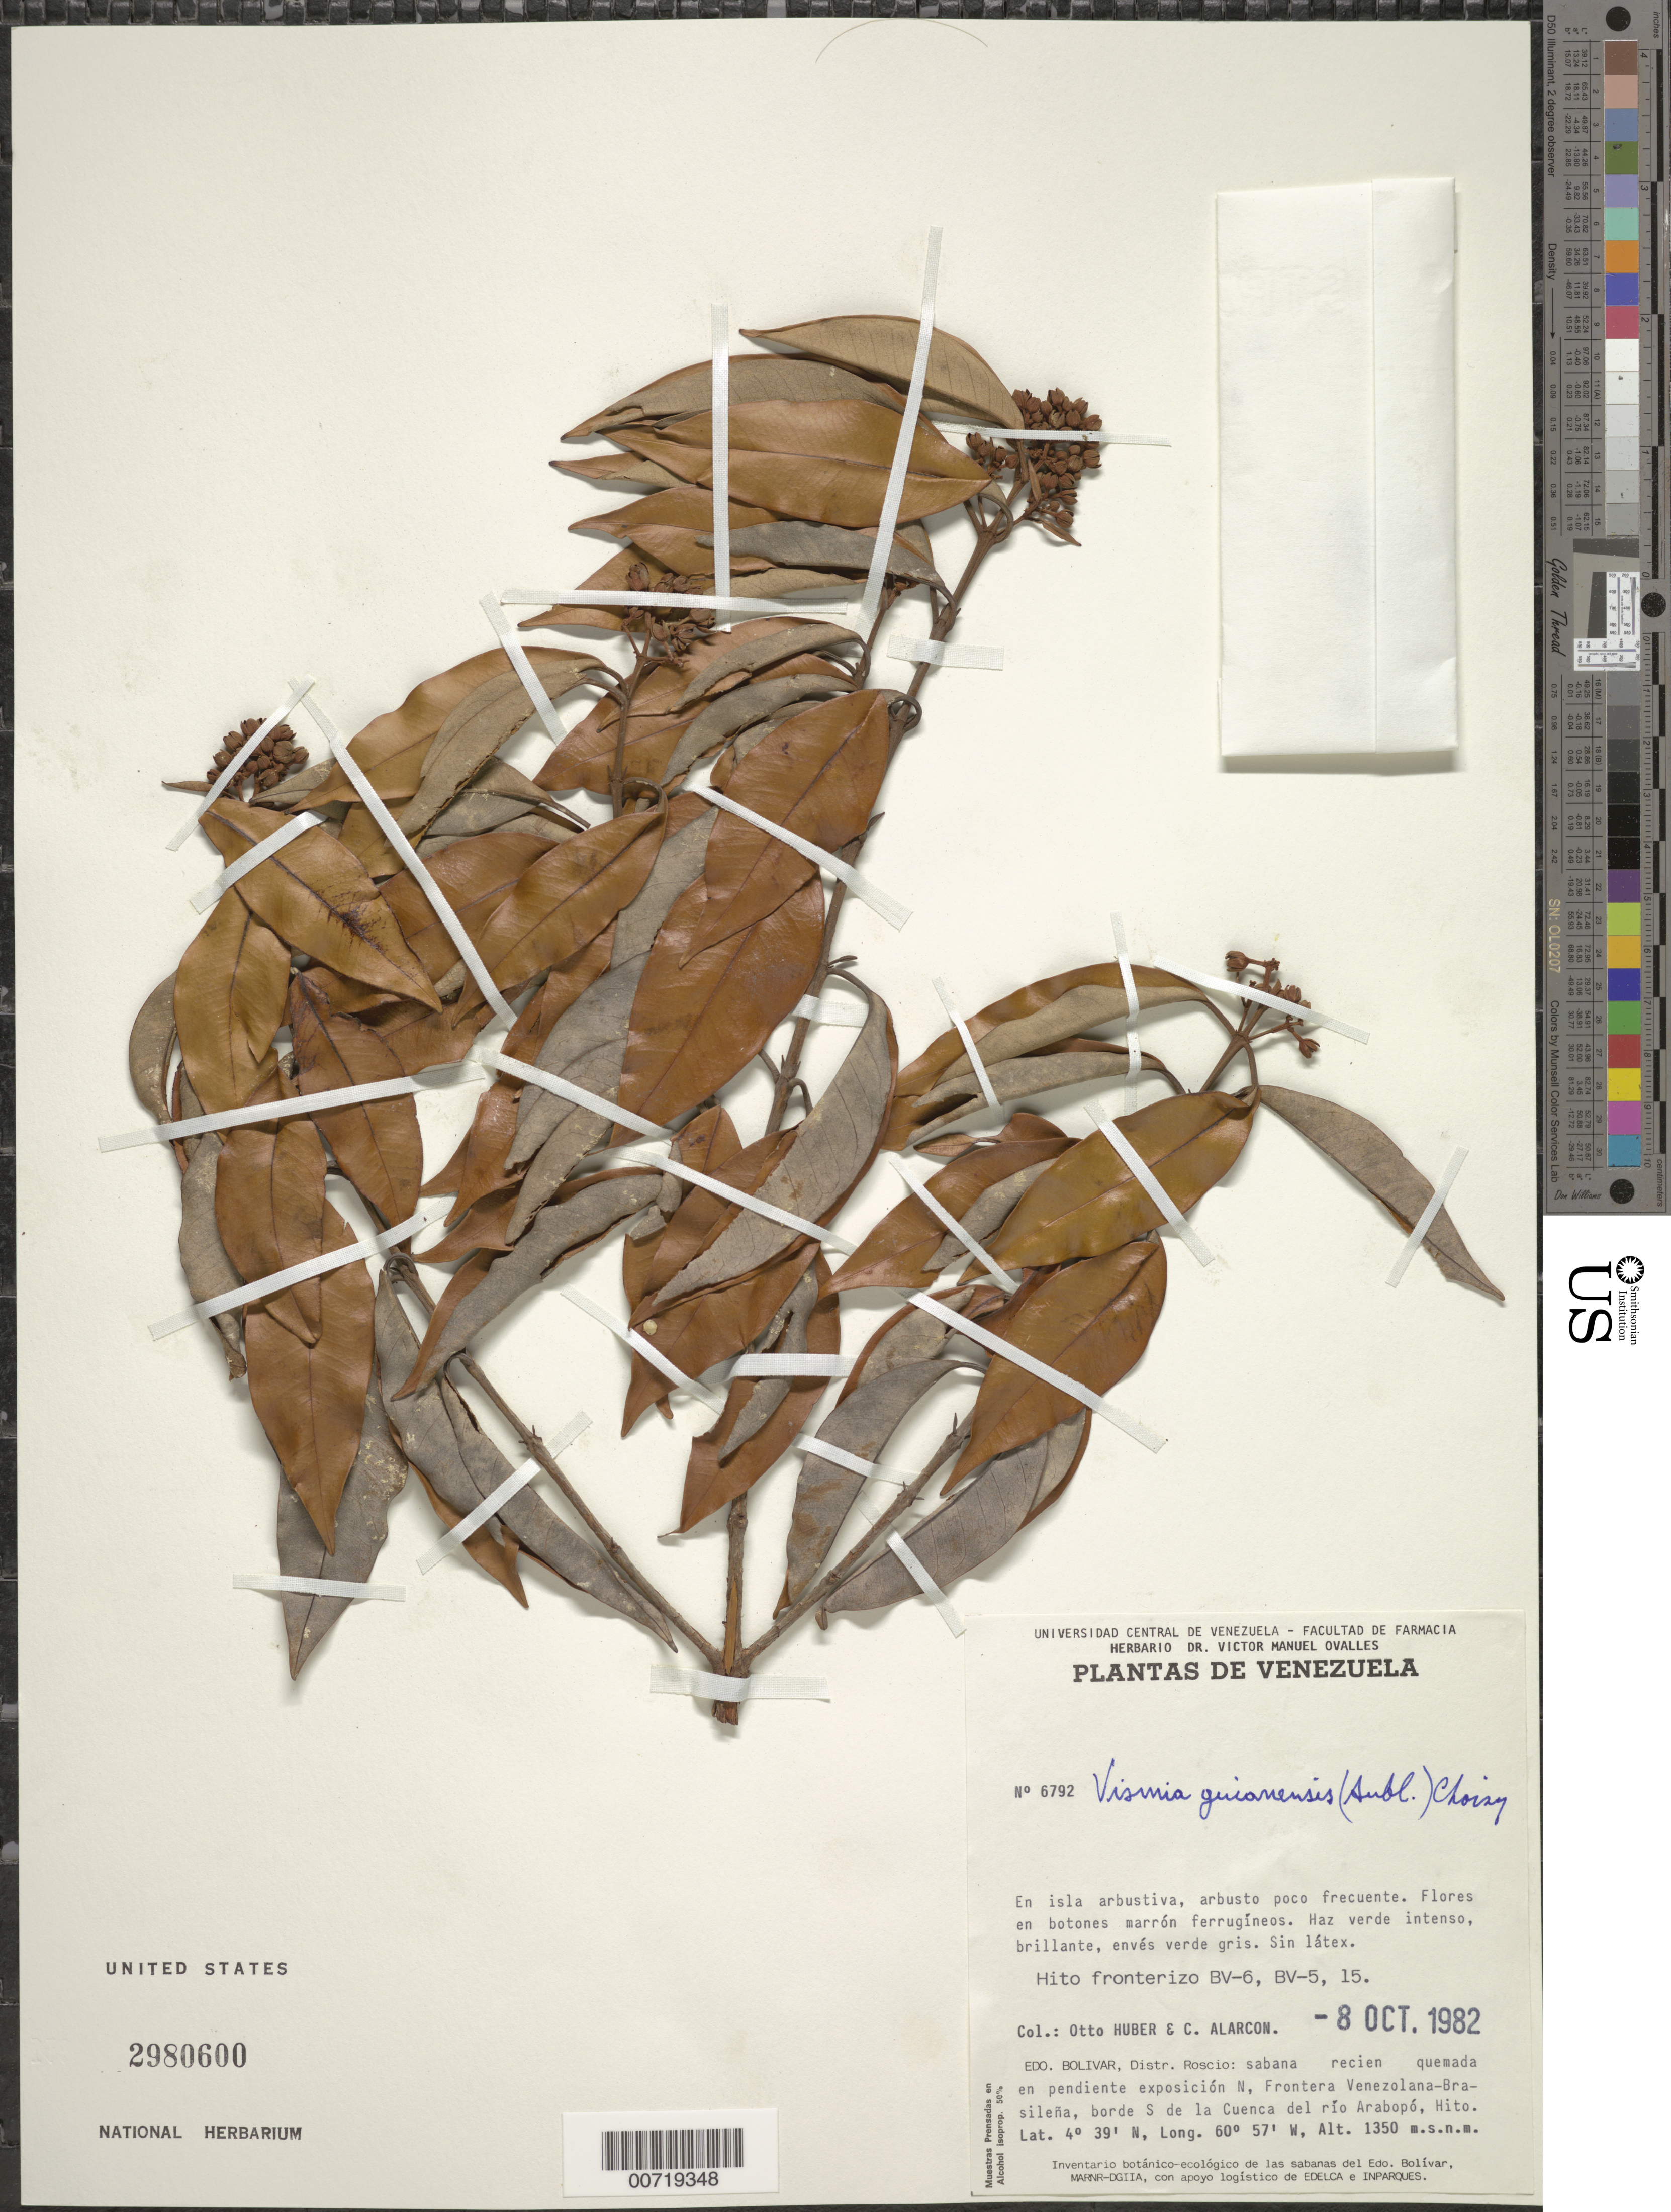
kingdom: Plantae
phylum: Tracheophyta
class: Magnoliopsida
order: Malpighiales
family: Hypericaceae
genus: Vismia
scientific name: Vismia guianensis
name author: (Aubl.) Pers.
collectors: O. Huber & C. Alarcon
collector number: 6792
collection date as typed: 8-Oct-82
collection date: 1982-10-08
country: Venezuela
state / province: Bolívar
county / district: Roscio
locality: Río Arabopo, borde Se Cuenca, N frontera Venezolana-Brasilena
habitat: En isla arbustiva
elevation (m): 1350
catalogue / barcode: US 2980600